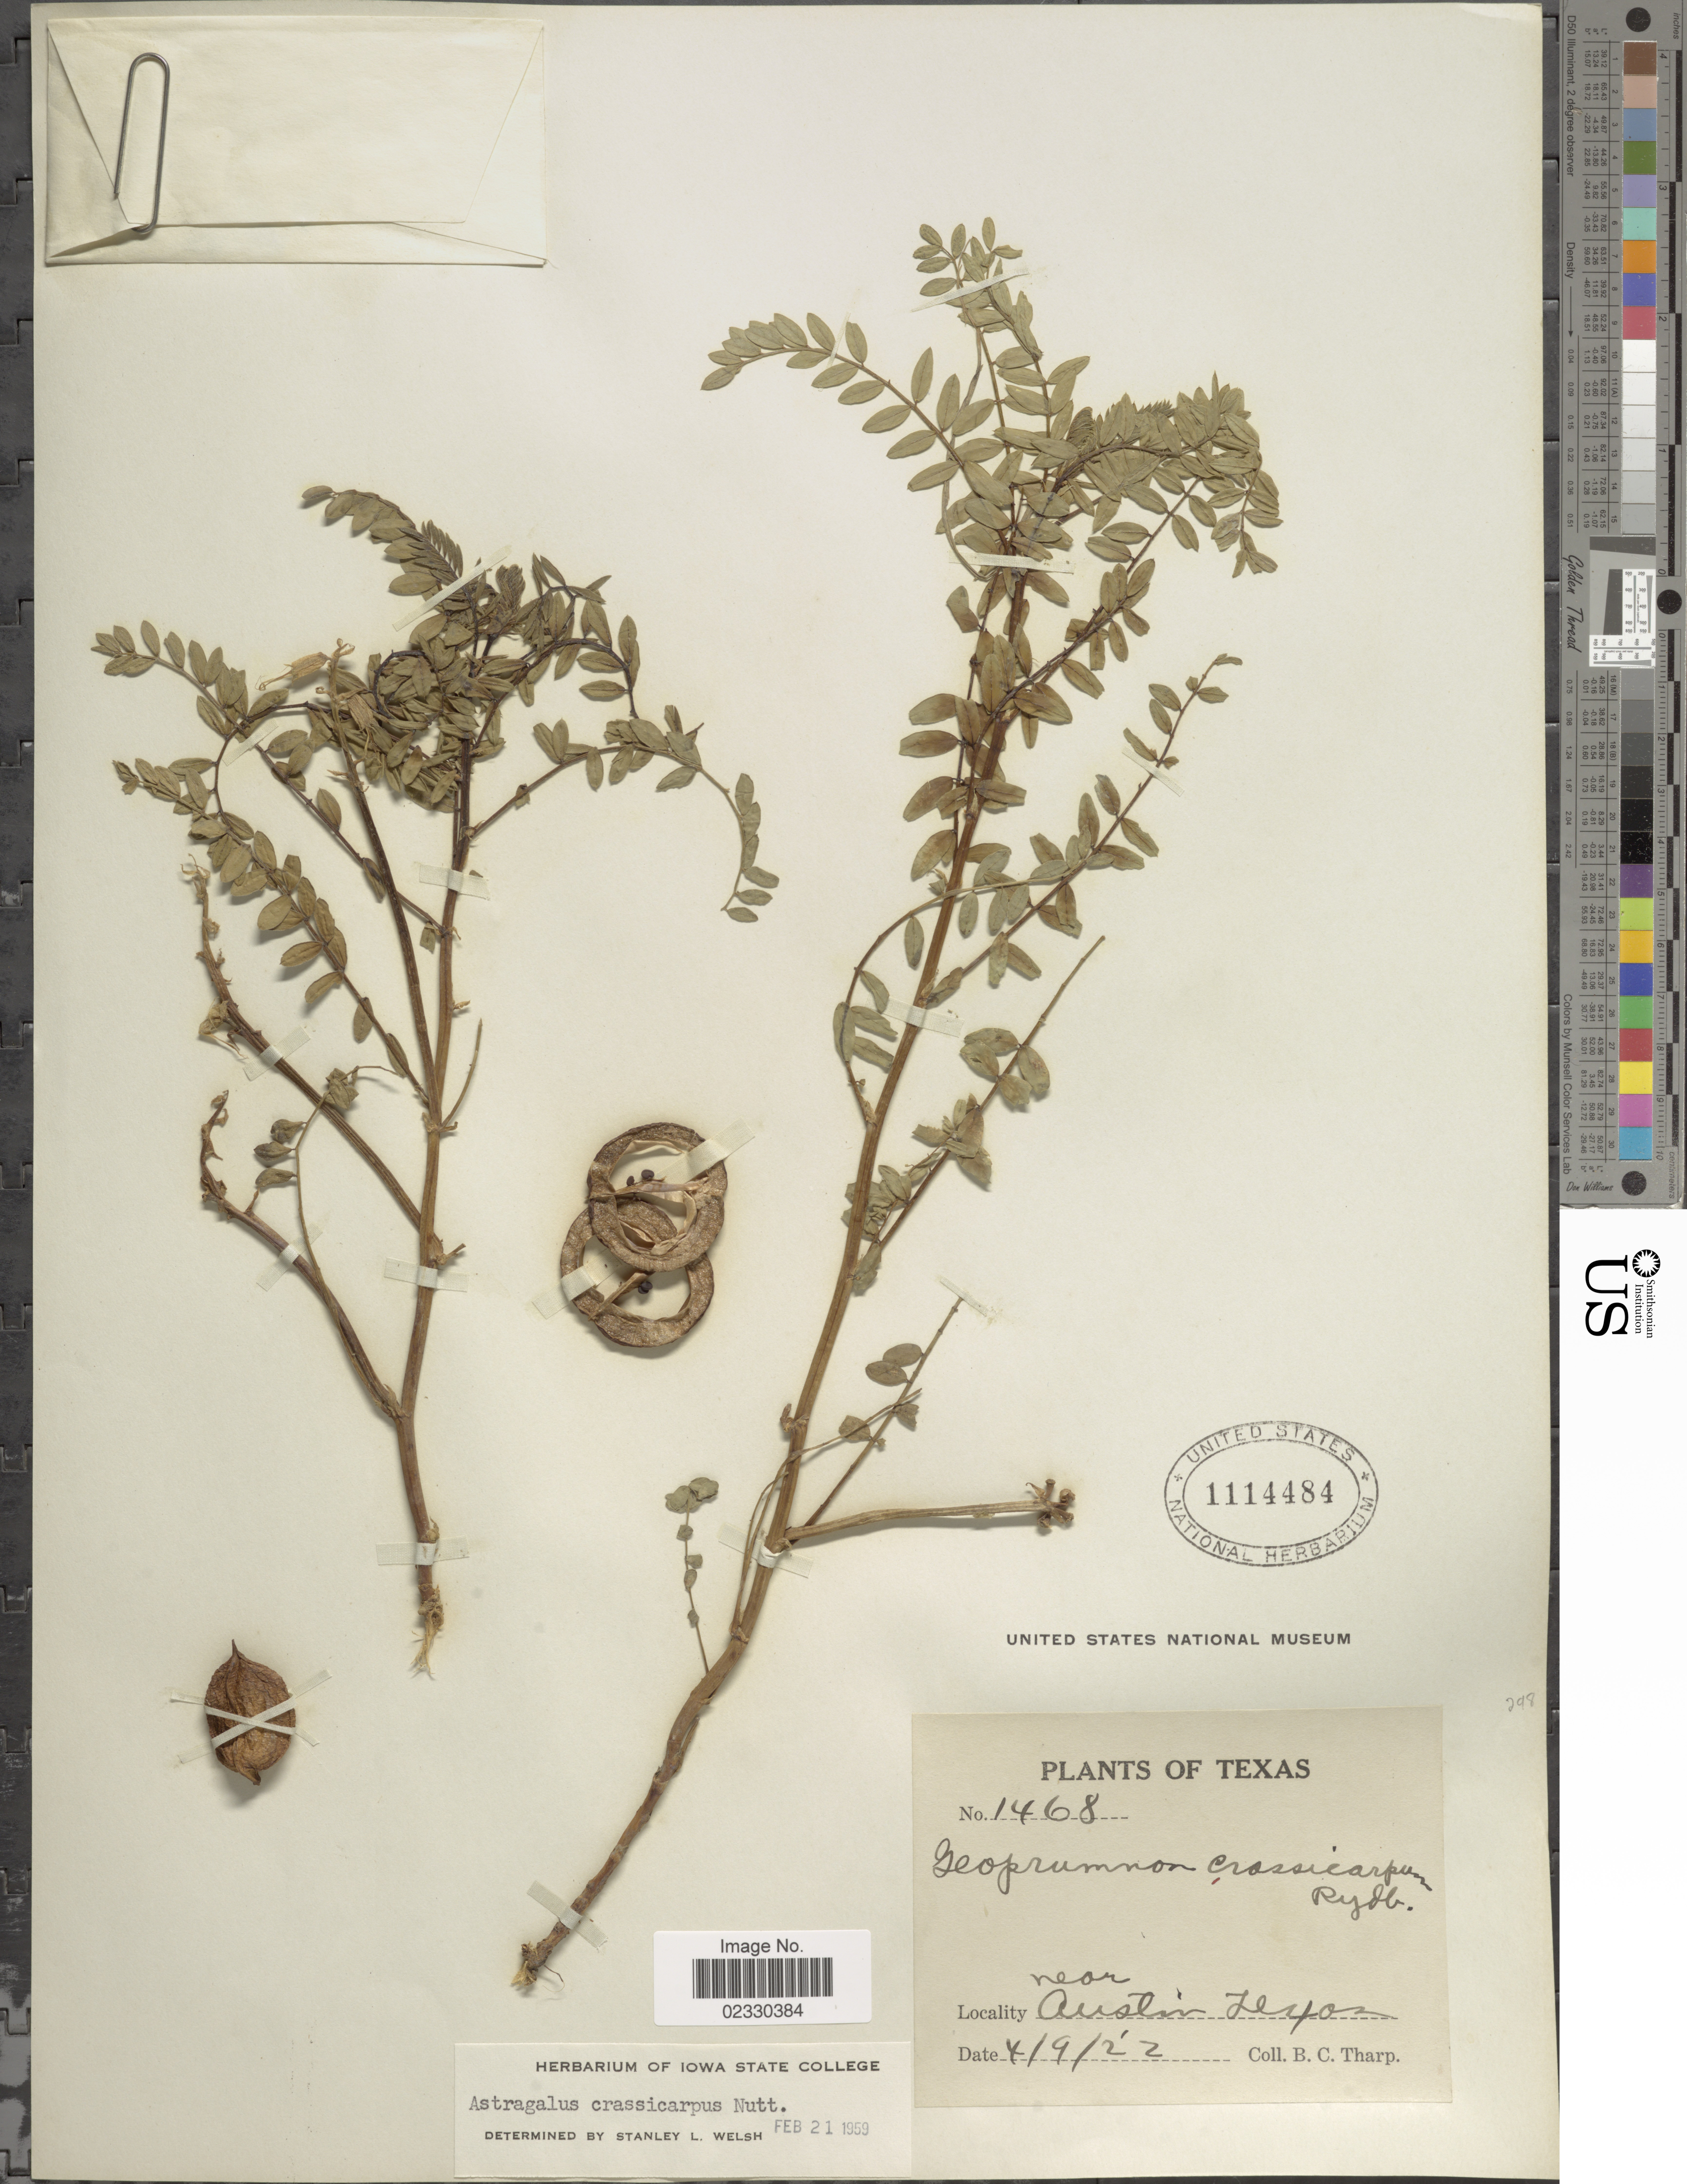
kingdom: Plantae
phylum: Tracheophyta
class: Magnoliopsida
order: Fabales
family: Fabaceae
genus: Astragalus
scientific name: Astragalus crassicarpus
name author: Nutt.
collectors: B. C. Tharp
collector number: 1468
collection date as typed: Transcribed d/m/y: 9/4/22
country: United States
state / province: Texas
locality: Near Austin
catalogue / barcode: US 1114484